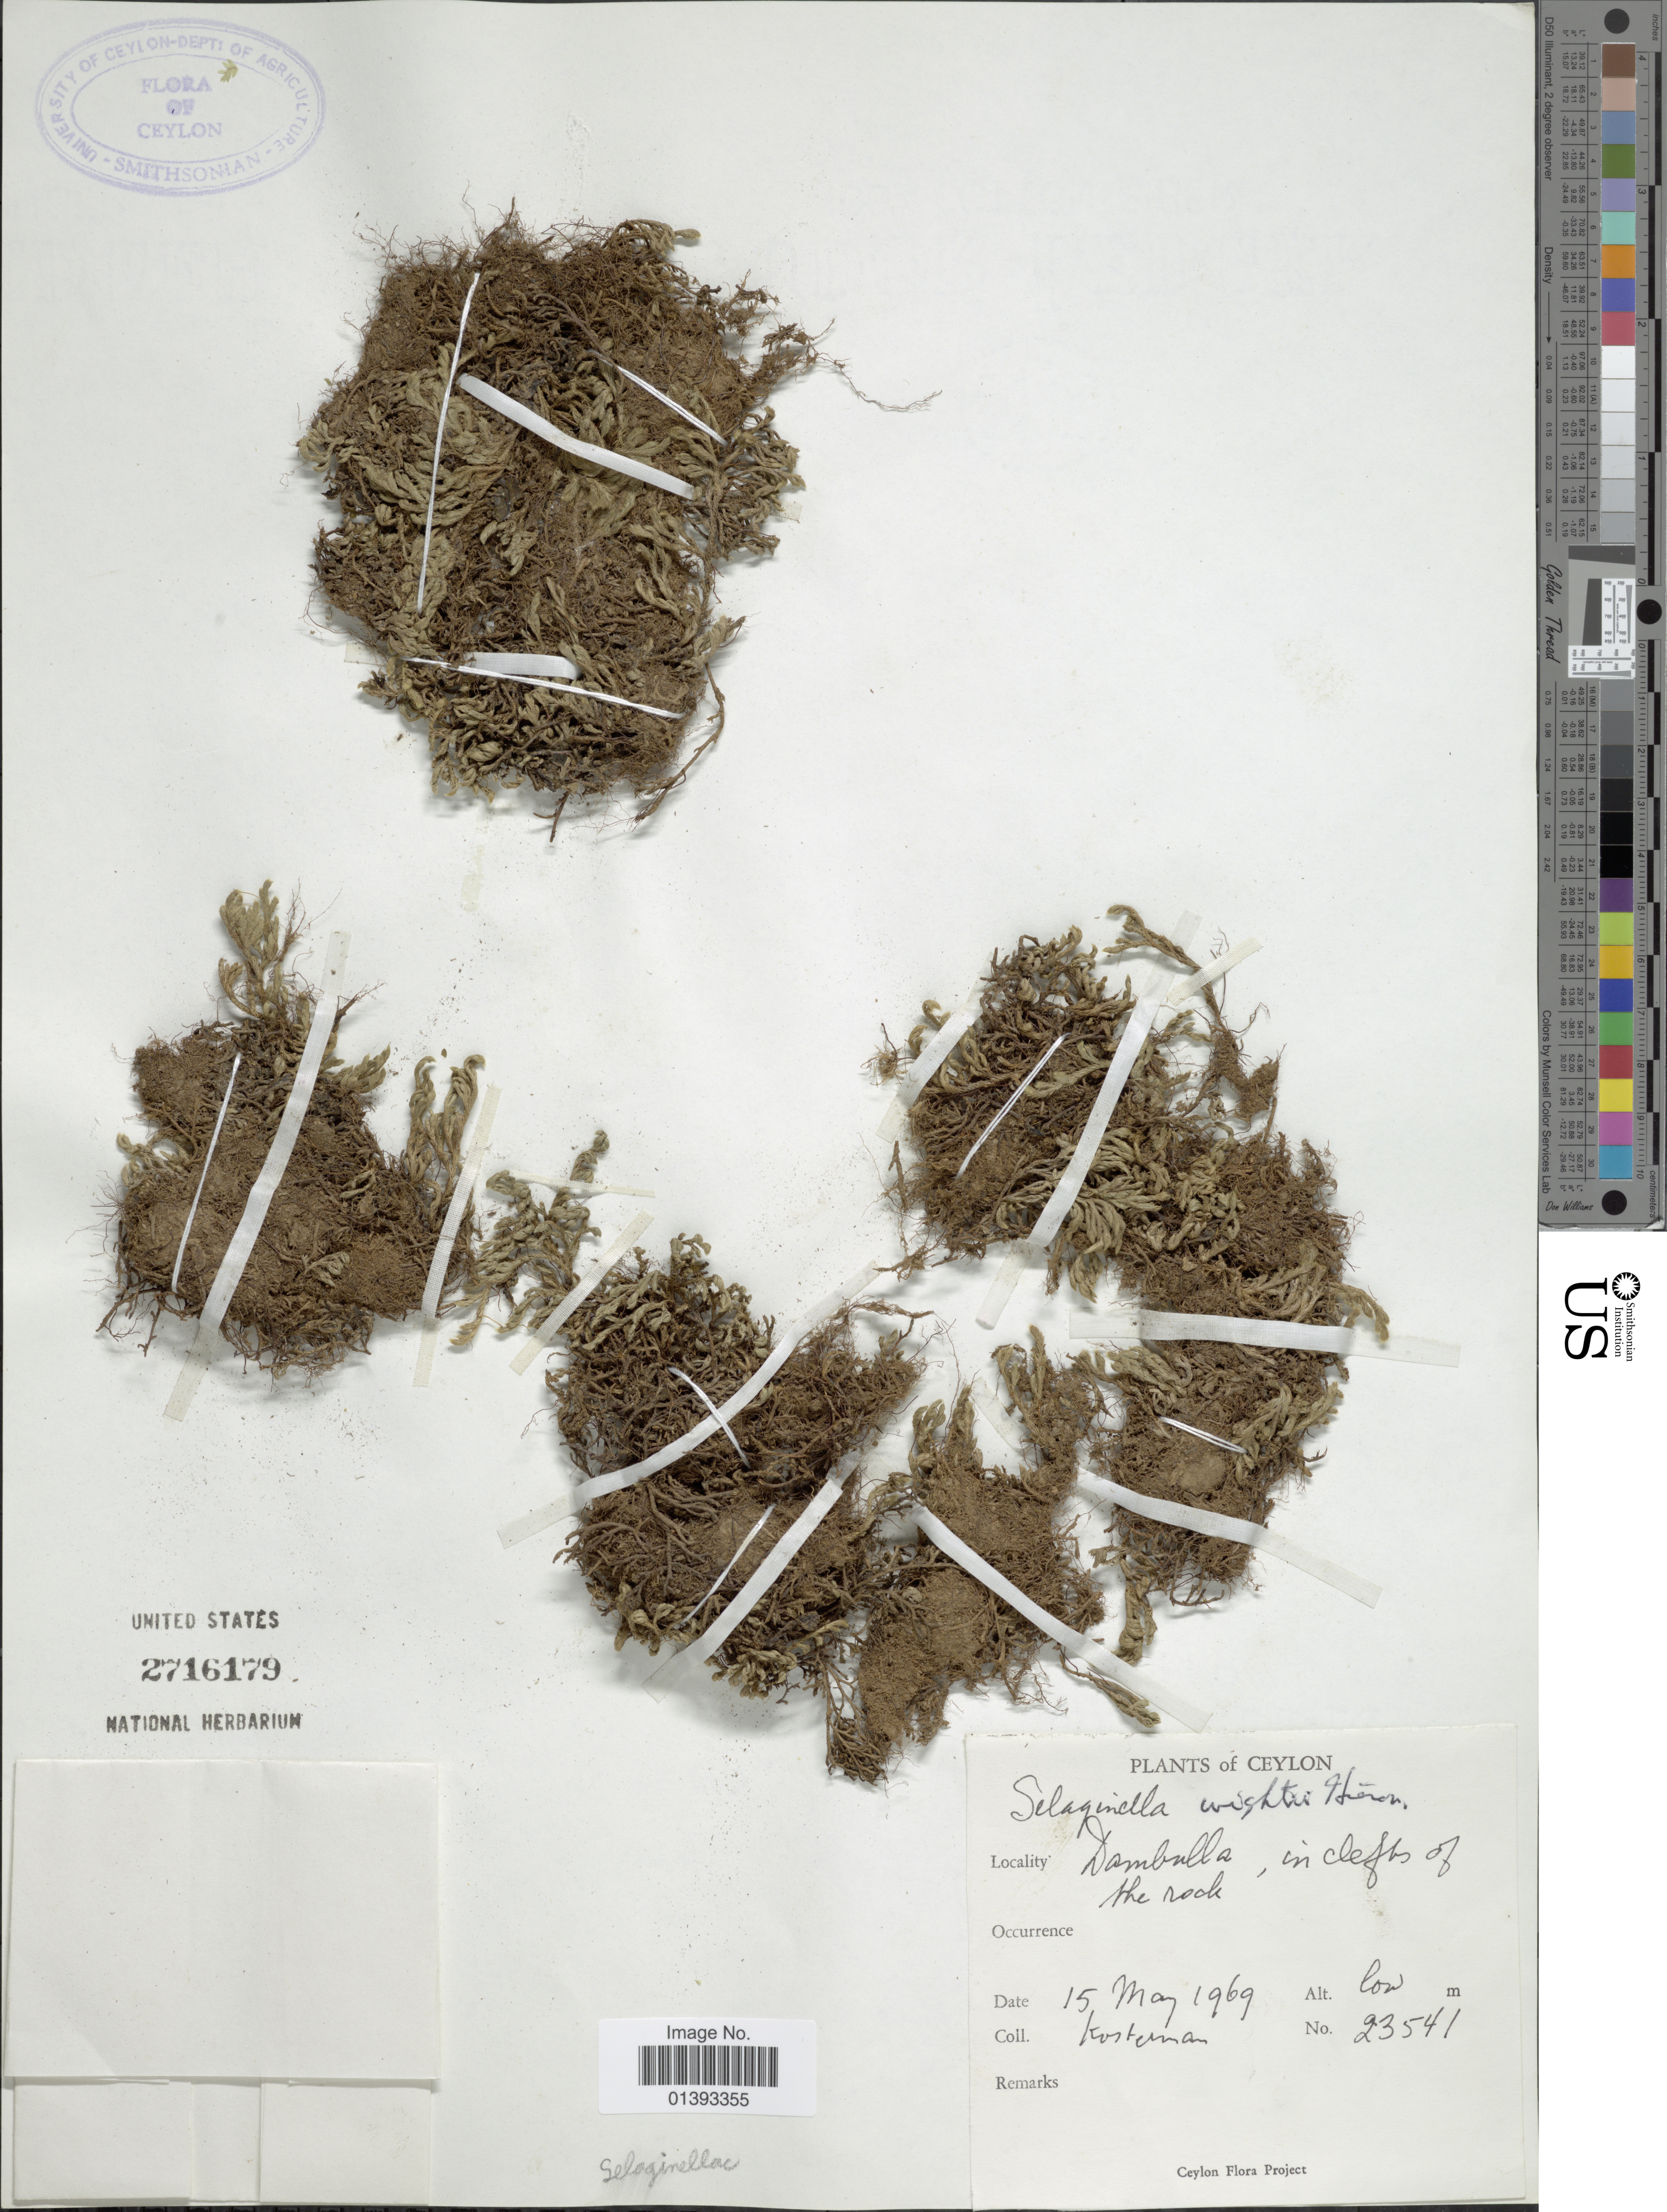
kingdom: Plantae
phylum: Tracheophyta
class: Lycopodiopsida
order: Selaginellales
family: Selaginellaceae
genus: Selaginella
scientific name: Selaginella wrightii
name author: Hieron.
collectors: Kostermans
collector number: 23541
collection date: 1969-05-15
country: Sri Lanka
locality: Ceylon, Dambulla, in cliffs of the rock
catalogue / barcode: US 2716179